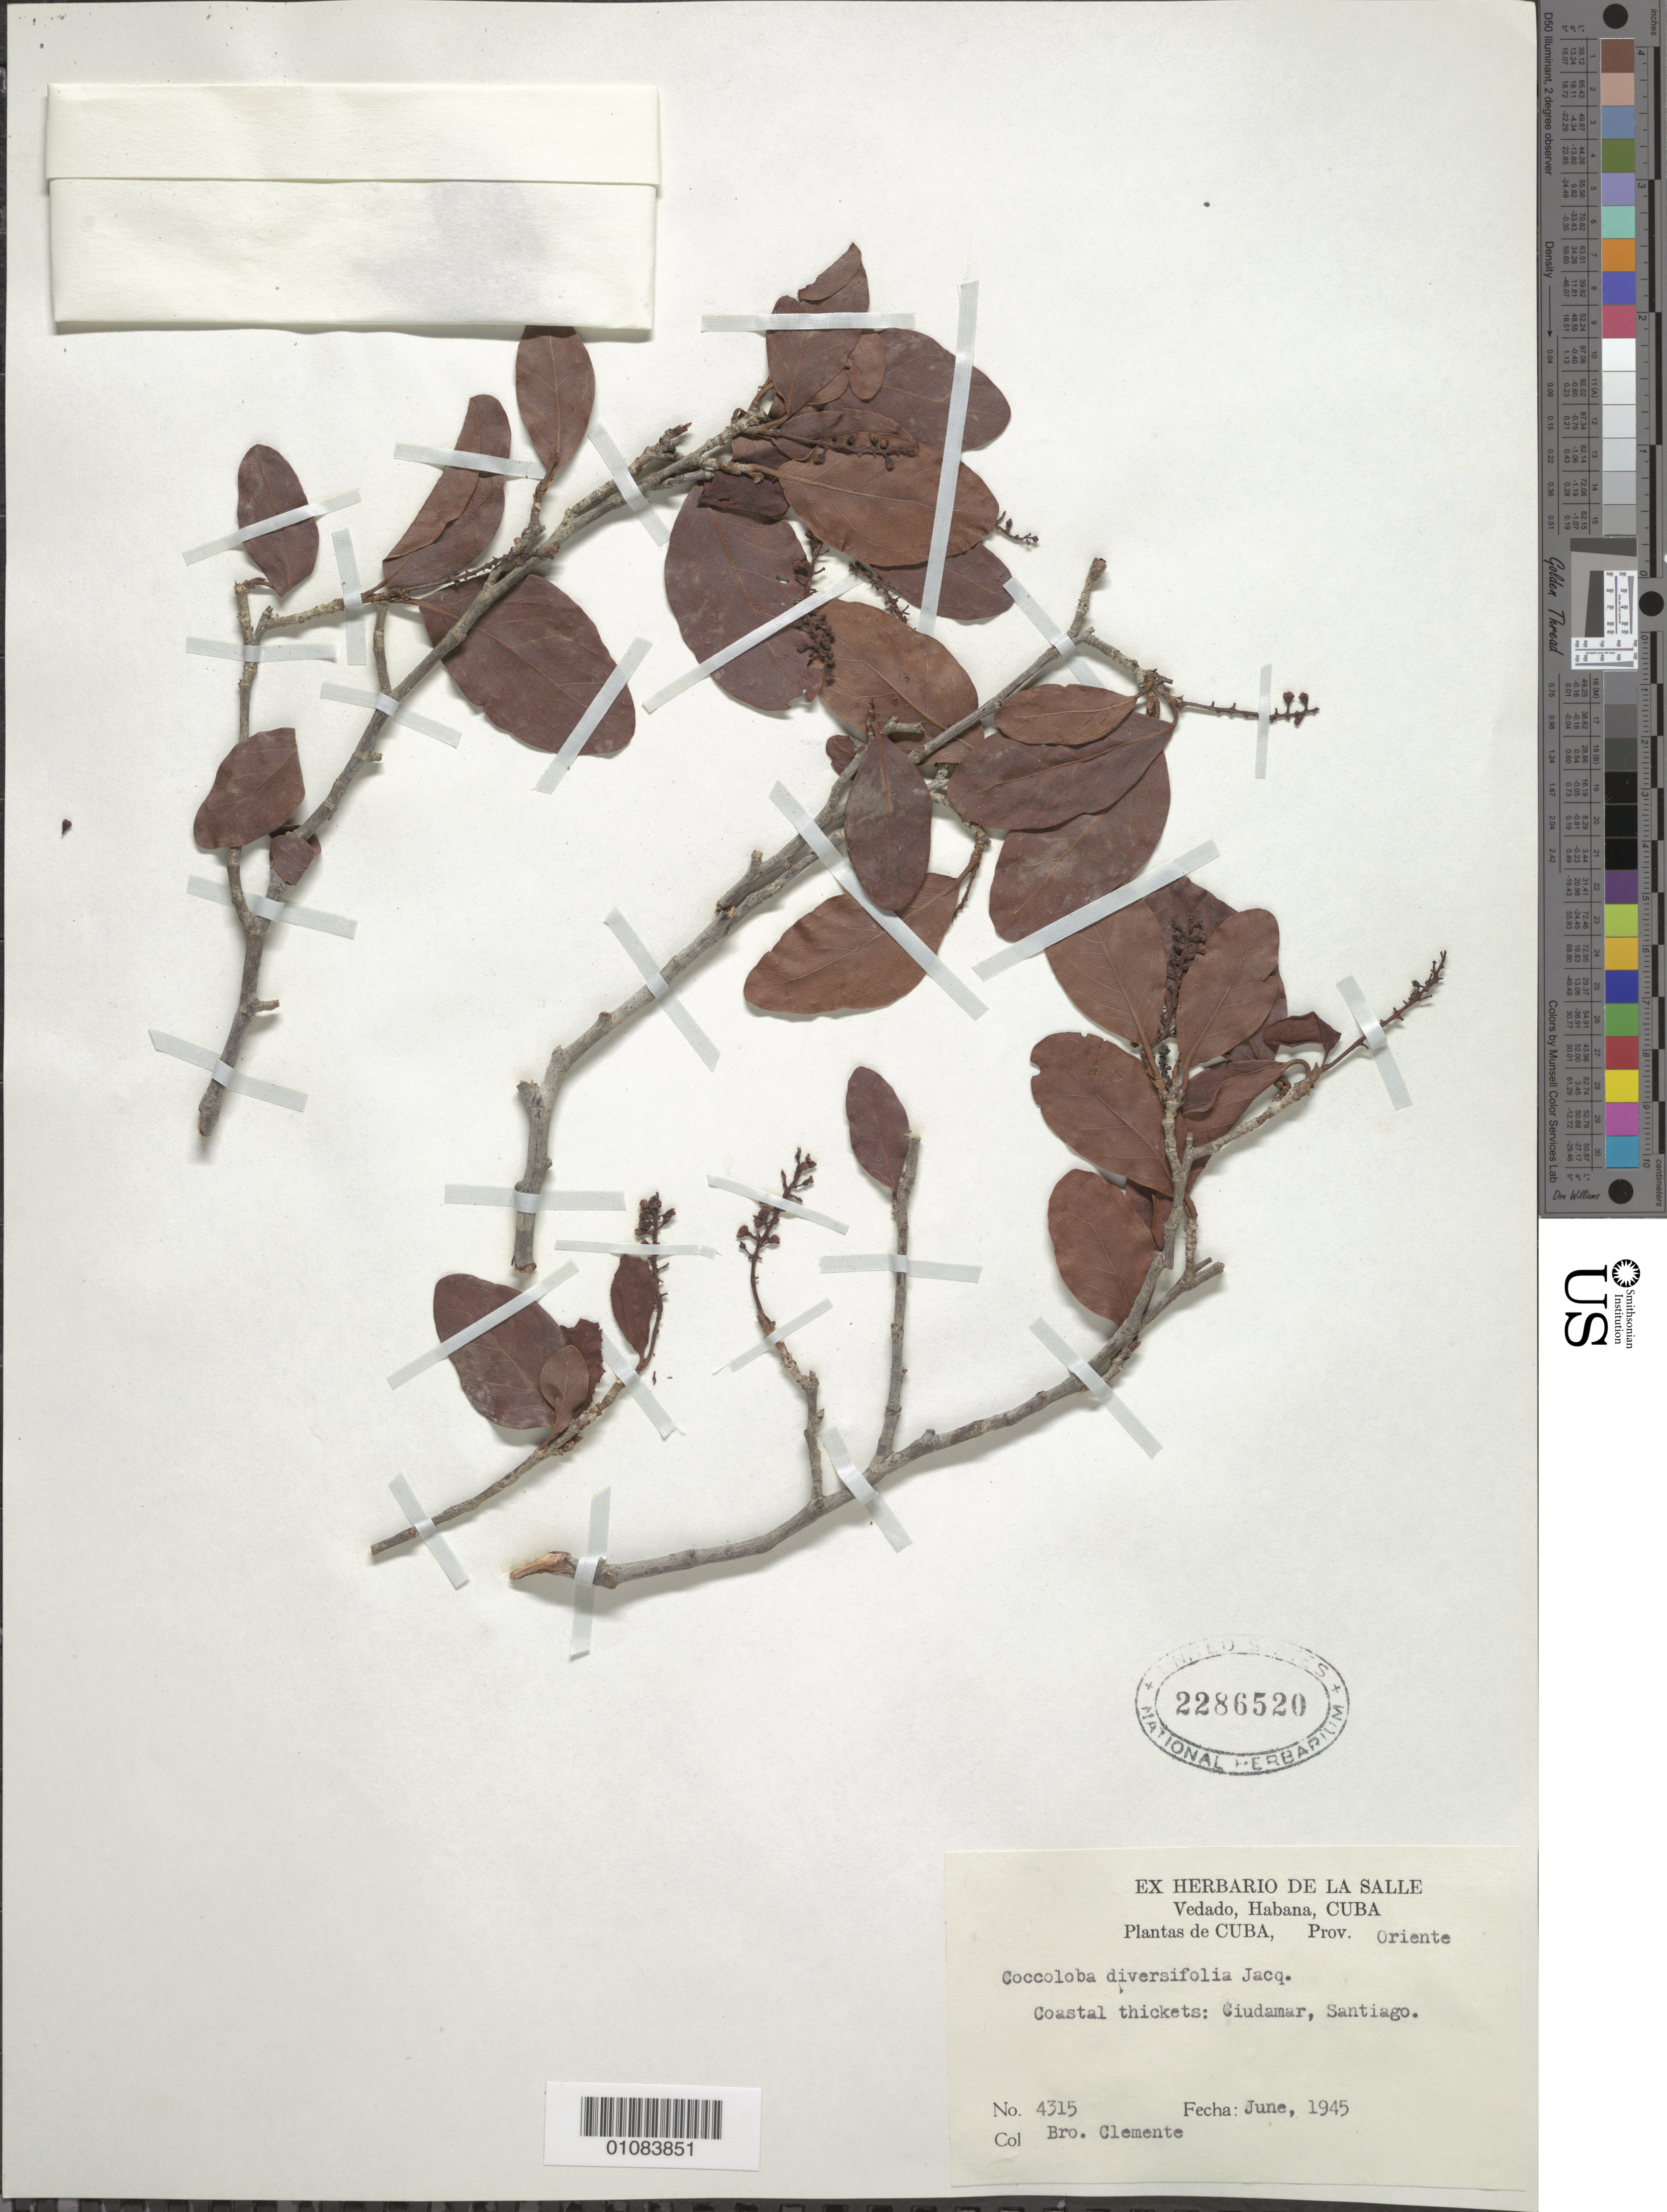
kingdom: Plantae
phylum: Tracheophyta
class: Magnoliopsida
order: Caryophyllales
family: Polygonaceae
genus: Coccoloba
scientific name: Coccoloba diversifolia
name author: Jacq.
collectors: Bro. Clemente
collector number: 4315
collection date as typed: Jun 1945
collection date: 1945-06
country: Cuba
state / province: Santiago de Cuba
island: Cuba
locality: Oriente: Ciudamar, Santiago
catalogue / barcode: US 2286520